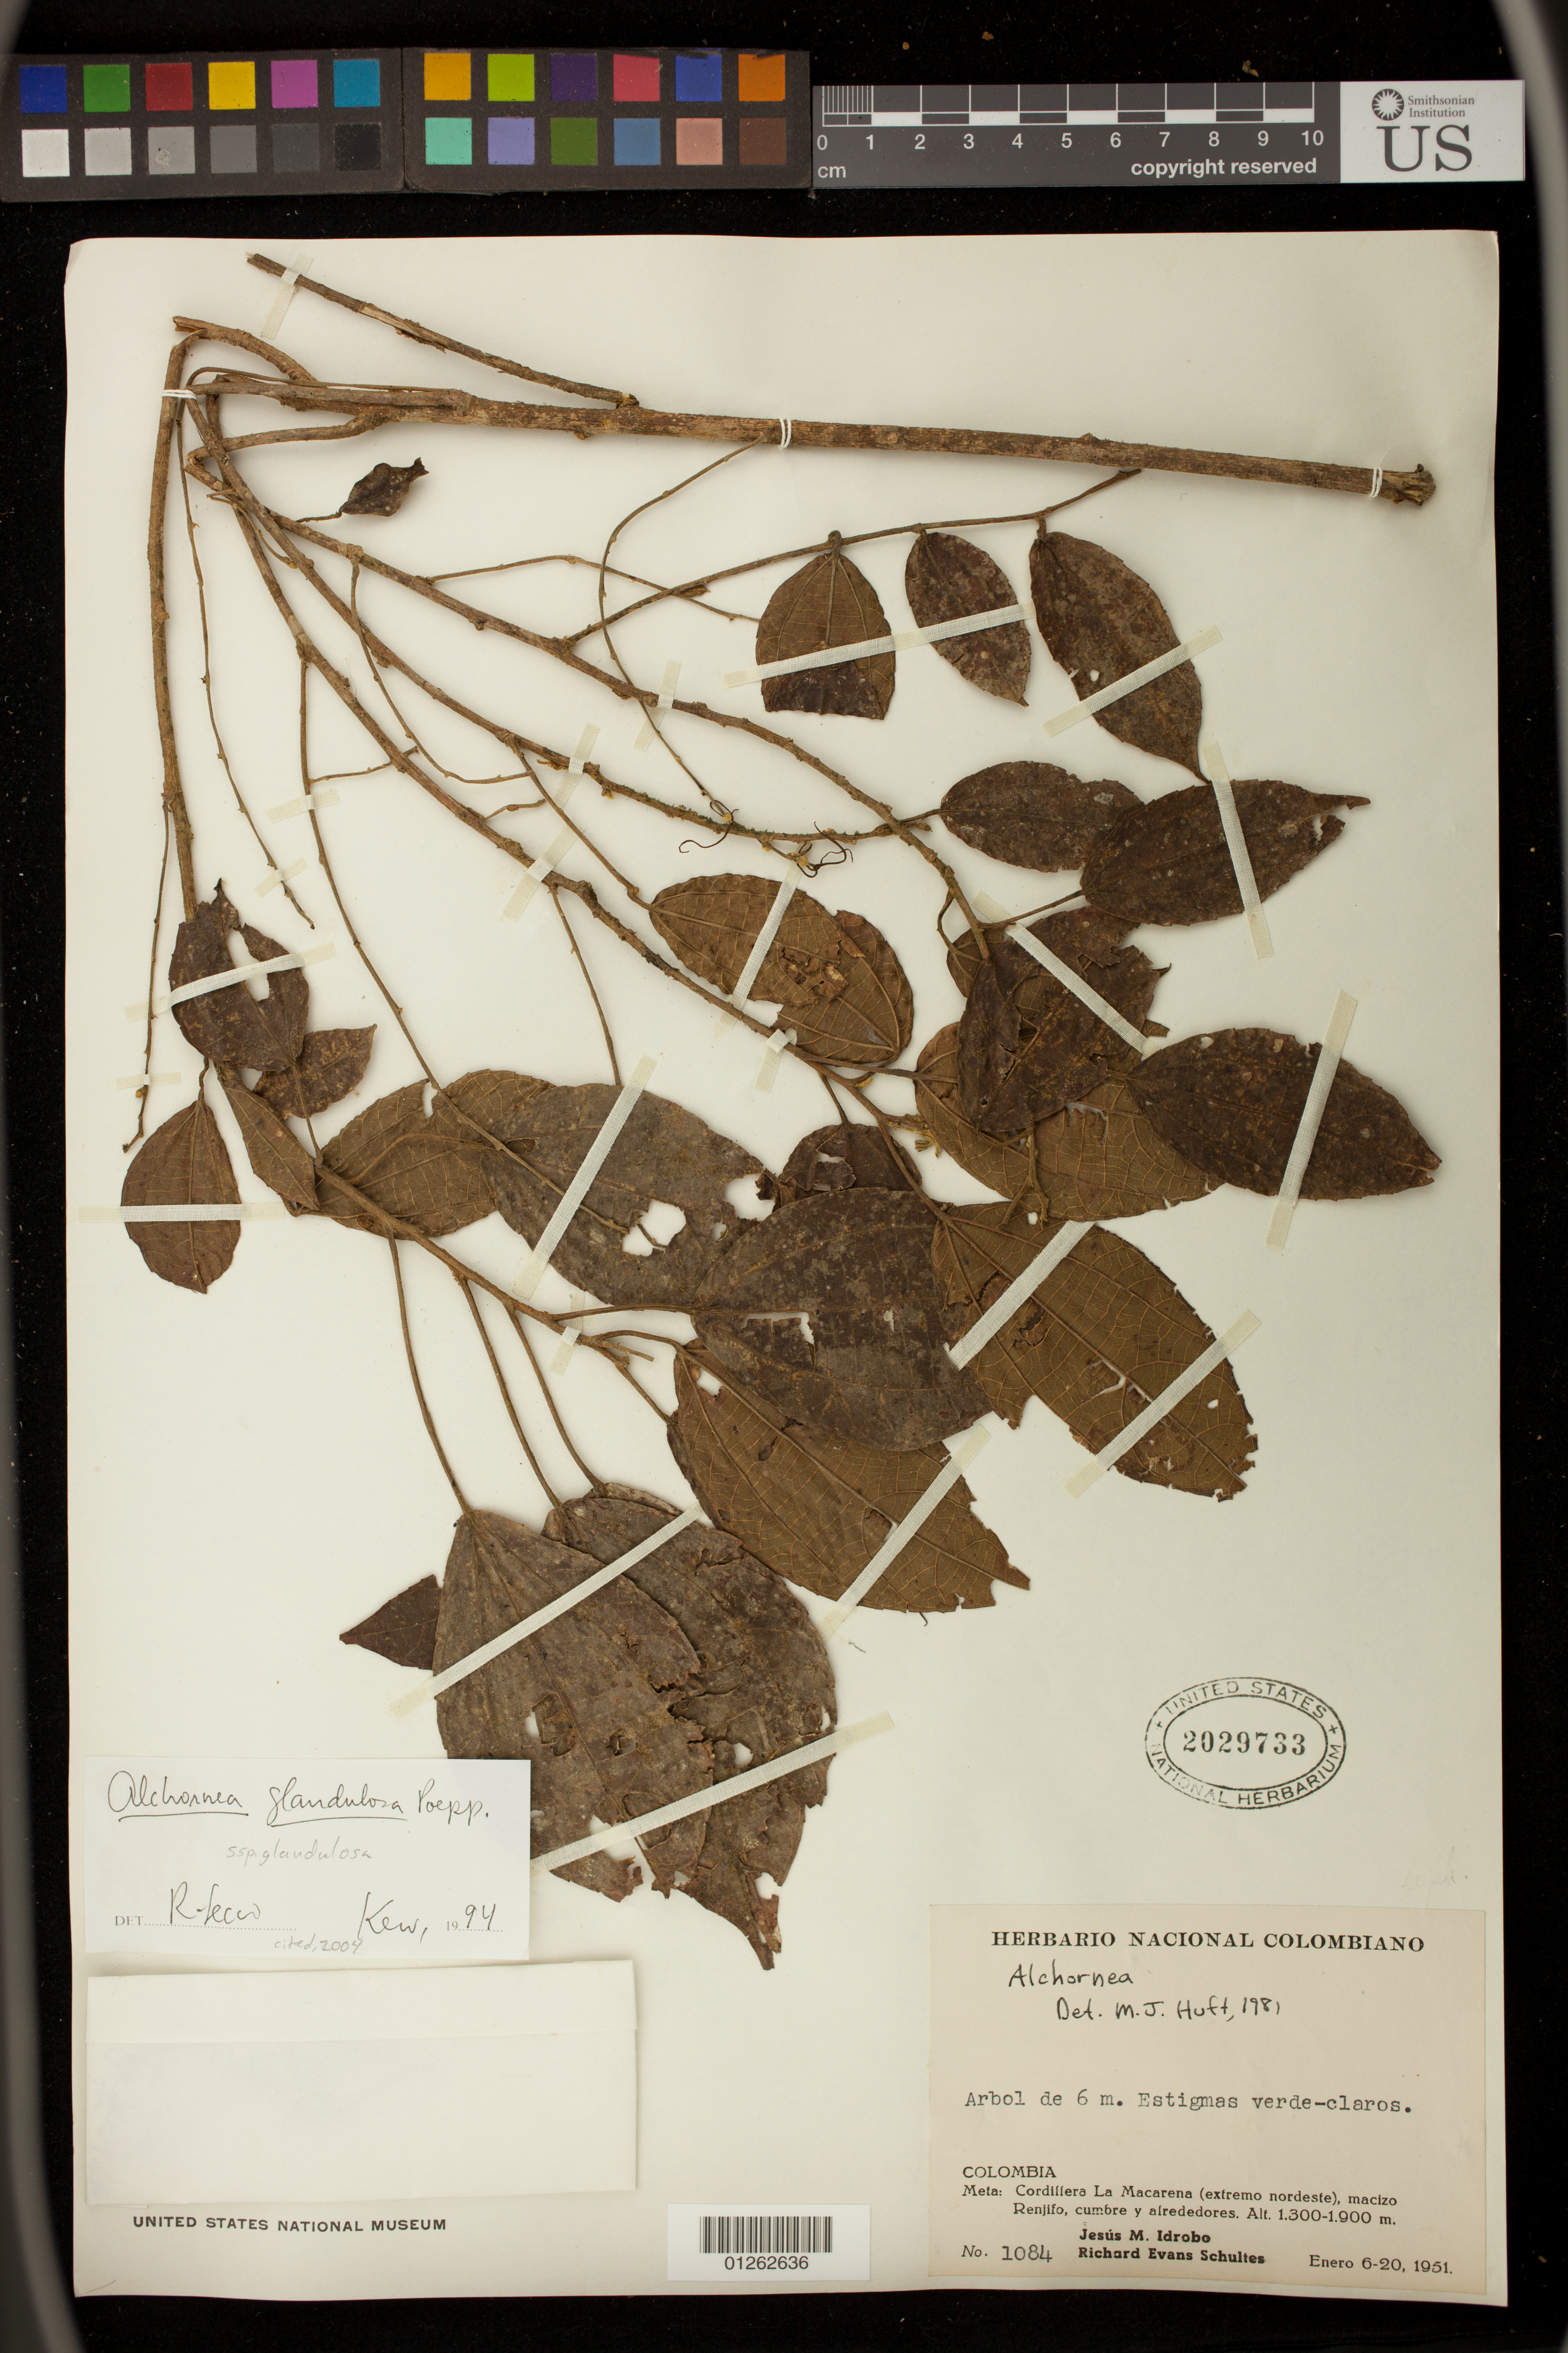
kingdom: Plantae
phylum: Tracheophyta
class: Magnoliopsida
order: Malpighiales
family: Euphorbiaceae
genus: Alchornea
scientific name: Alchornea glandulosa subsp. glandulosa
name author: Poepp.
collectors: J. M. Idrobo & R. E. Schultes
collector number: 1084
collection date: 1951-01-06/1951-01-20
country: Colombia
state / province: Meta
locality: Cordillera la Macarena (extremo nordeste)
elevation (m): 1300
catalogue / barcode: US 2029733